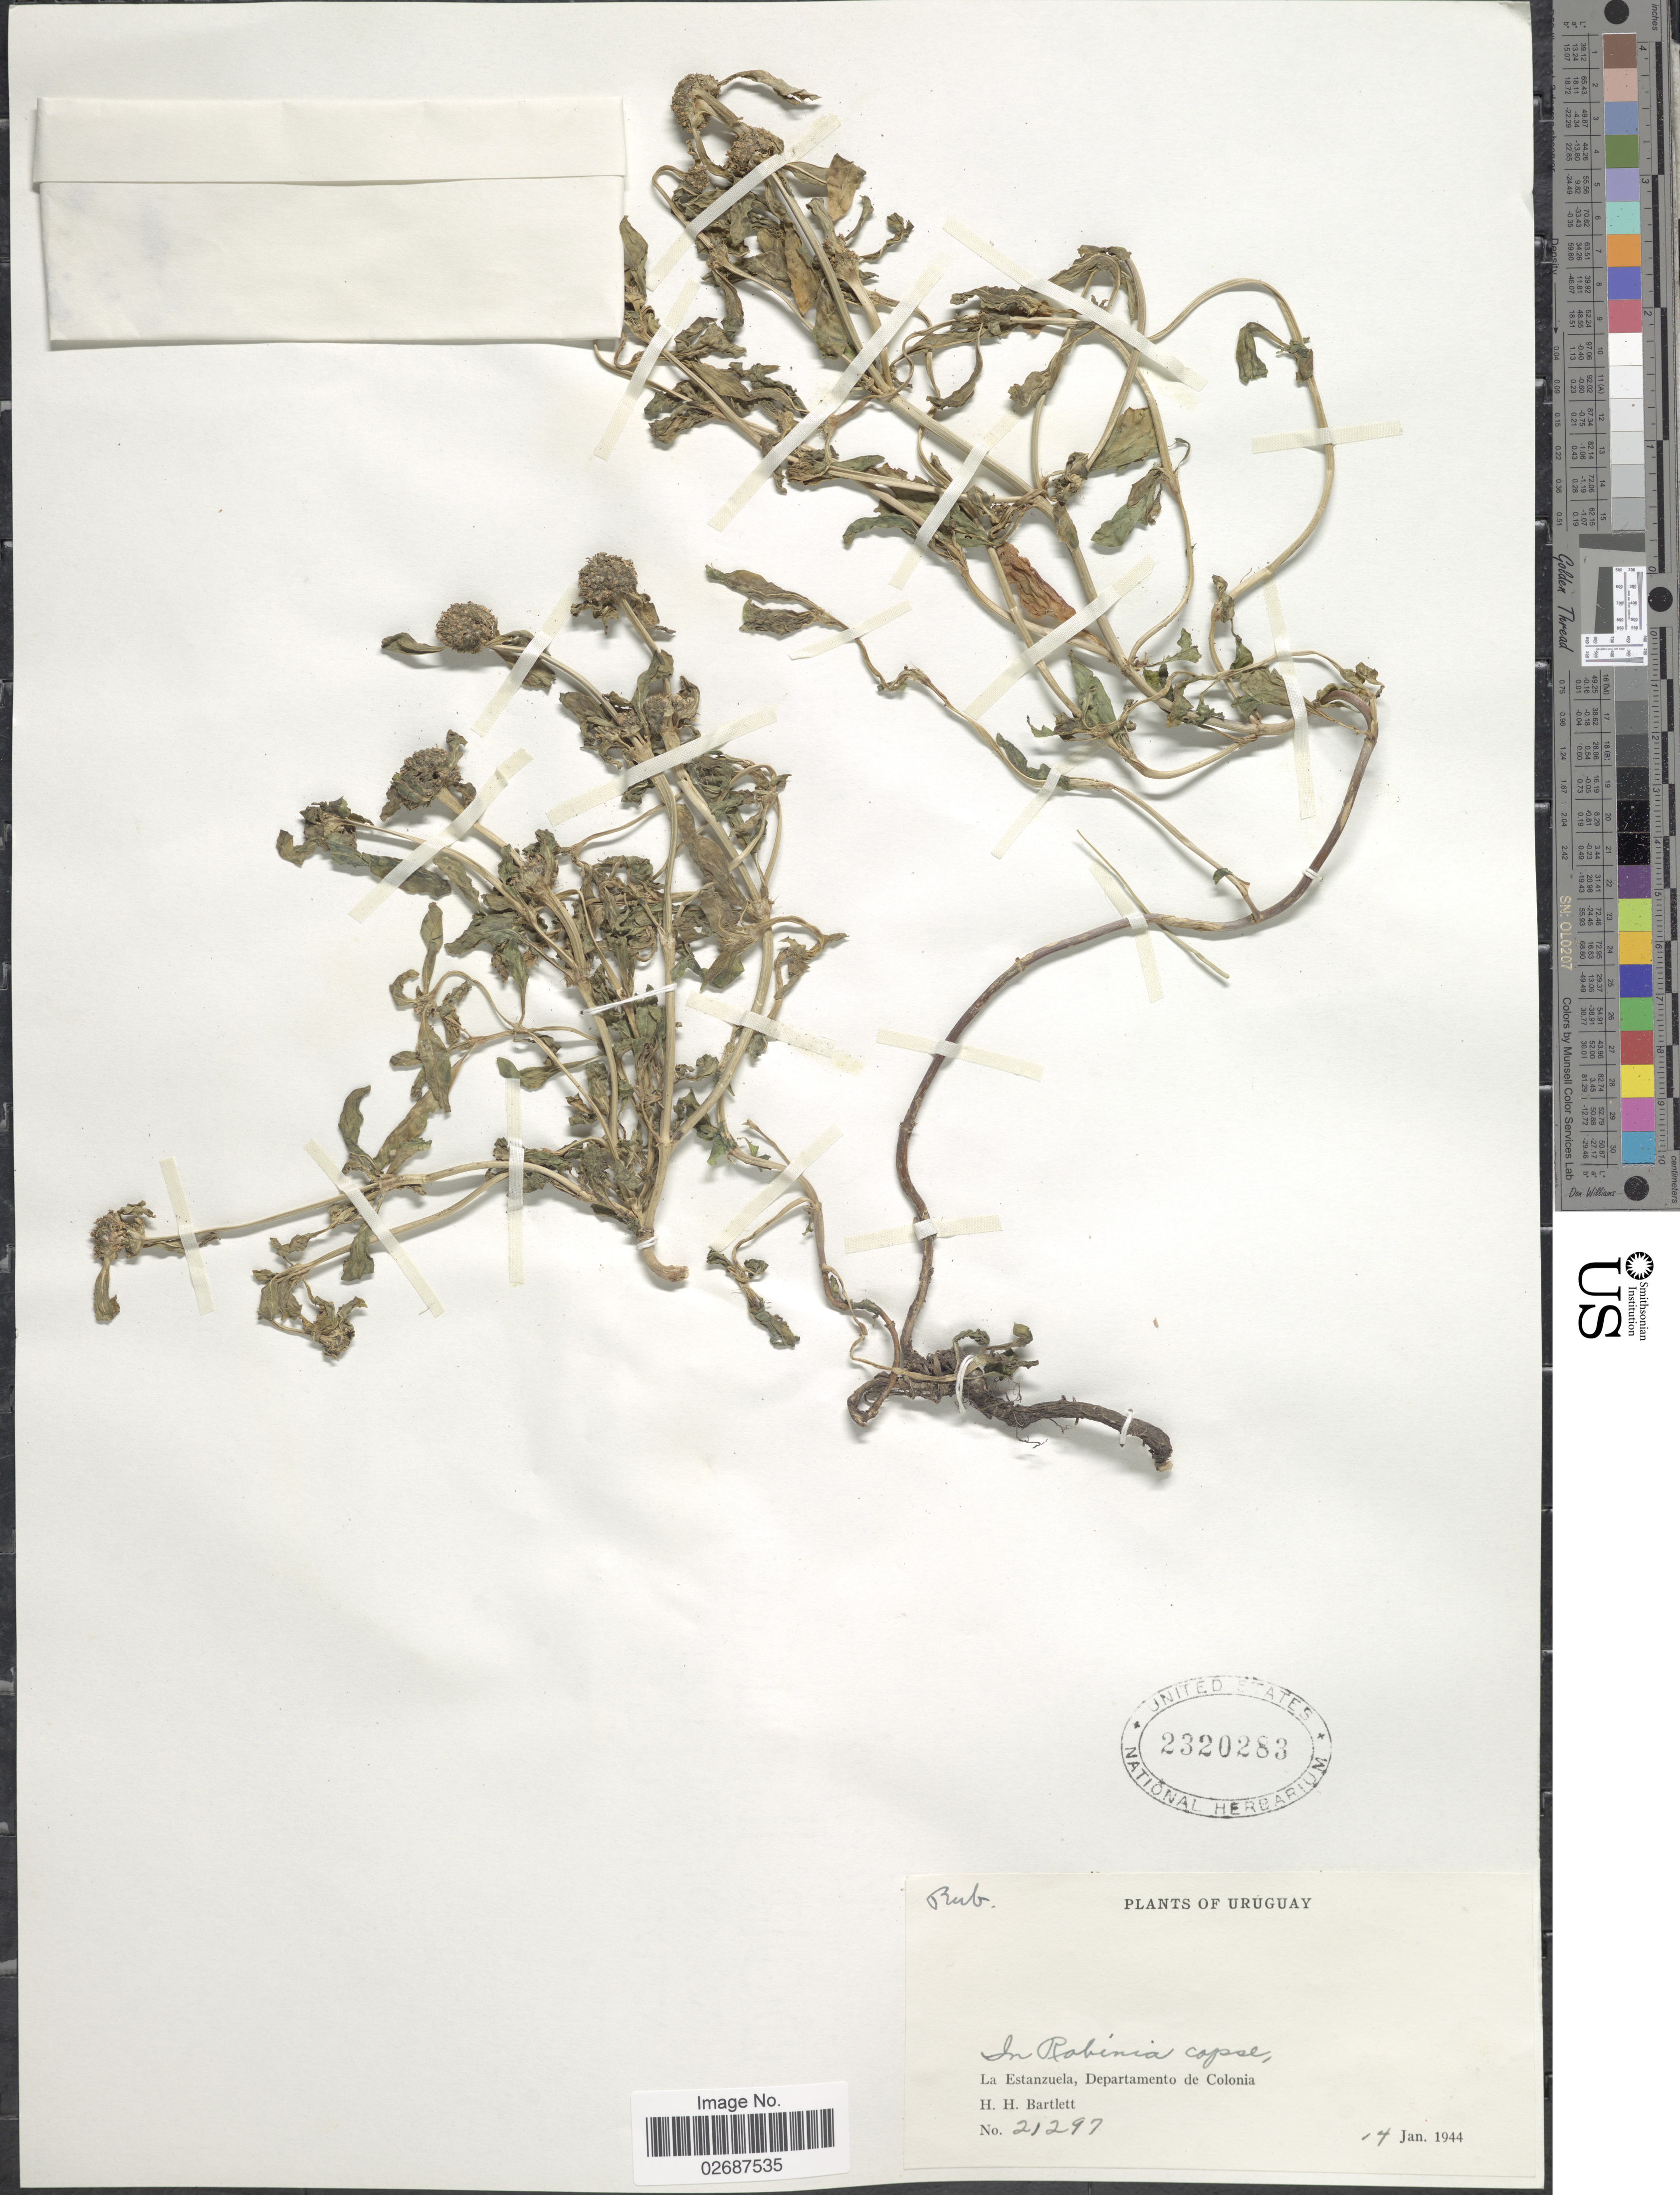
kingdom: Plantae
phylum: Tracheophyta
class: Magnoliopsida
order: Gentianales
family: Rubiaceae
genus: Borreria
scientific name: Borreria sp.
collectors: H. H. Bartlett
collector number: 21297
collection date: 1944-01-14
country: Uruguay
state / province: Colonia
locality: La Estanzuela.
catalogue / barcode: US 2320283